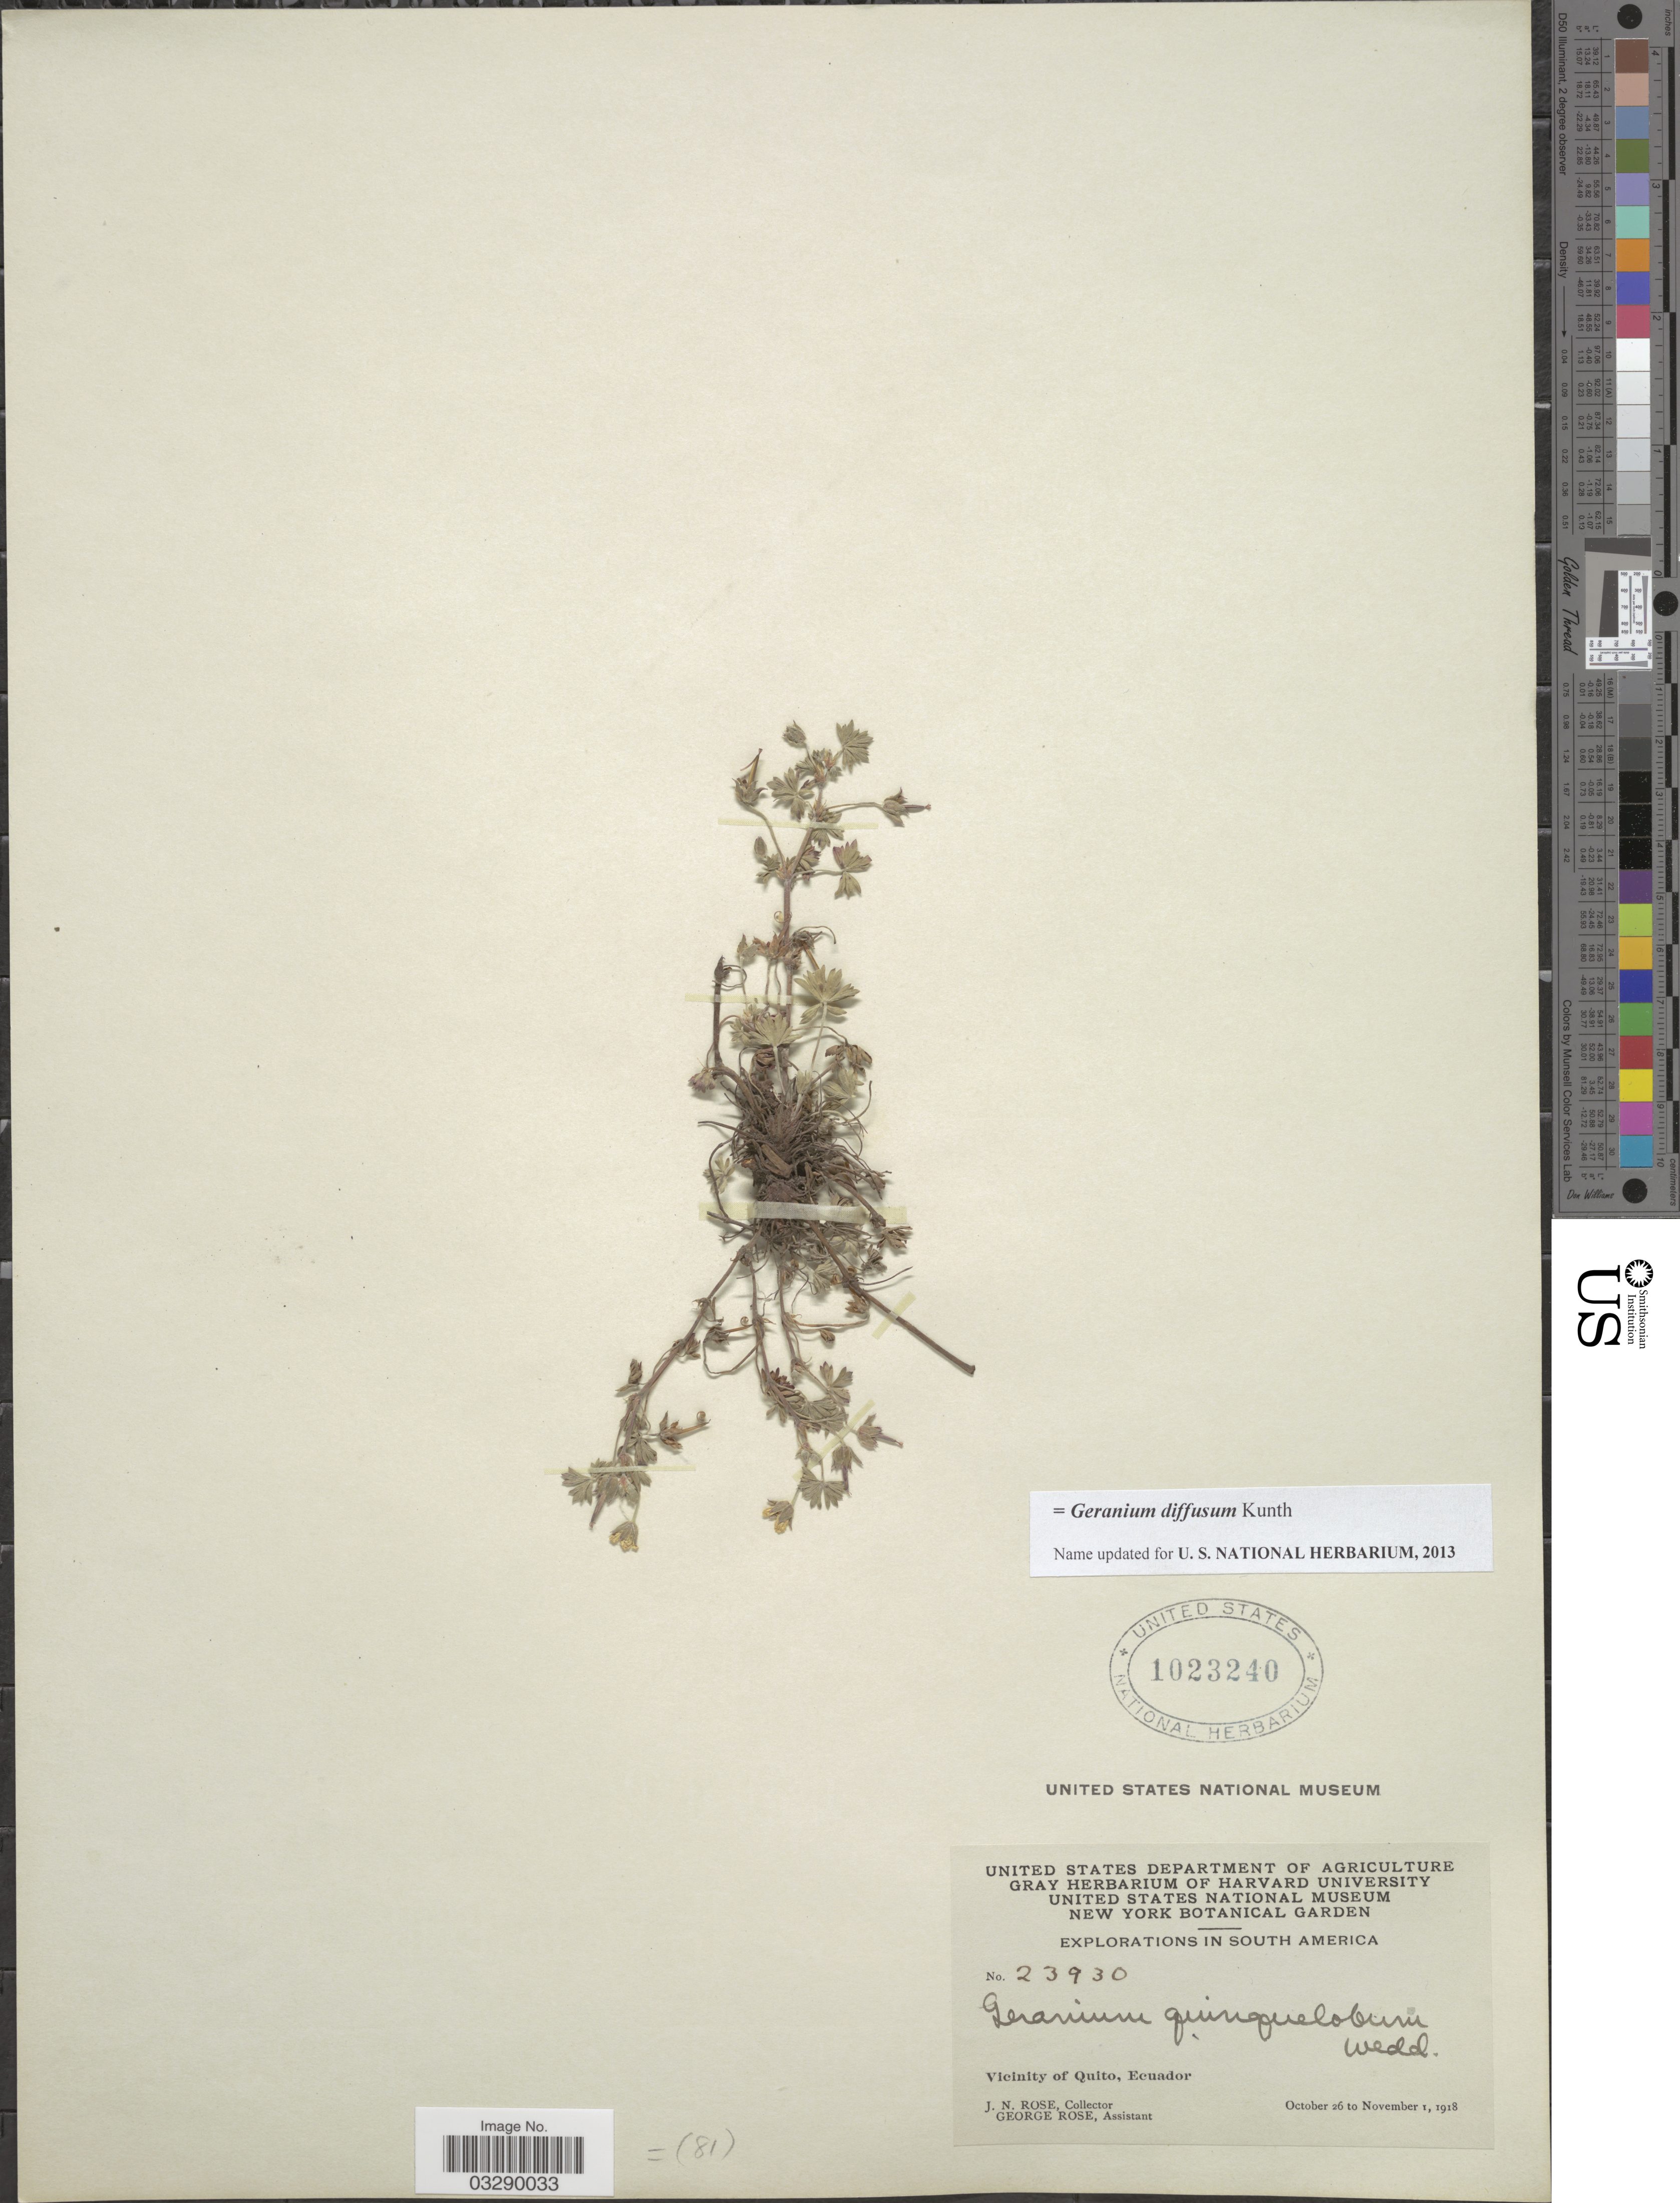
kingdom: Plantae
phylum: Tracheophyta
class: Magnoliopsida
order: Geraniales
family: Geraniaceae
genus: Geranium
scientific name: Geranium diffusum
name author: Kunth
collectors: J. N. Rose & G. Rose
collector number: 23930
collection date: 1918-10-26/1918-11-01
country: Ecuador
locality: Vicinity of Quito.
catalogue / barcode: US 1023240